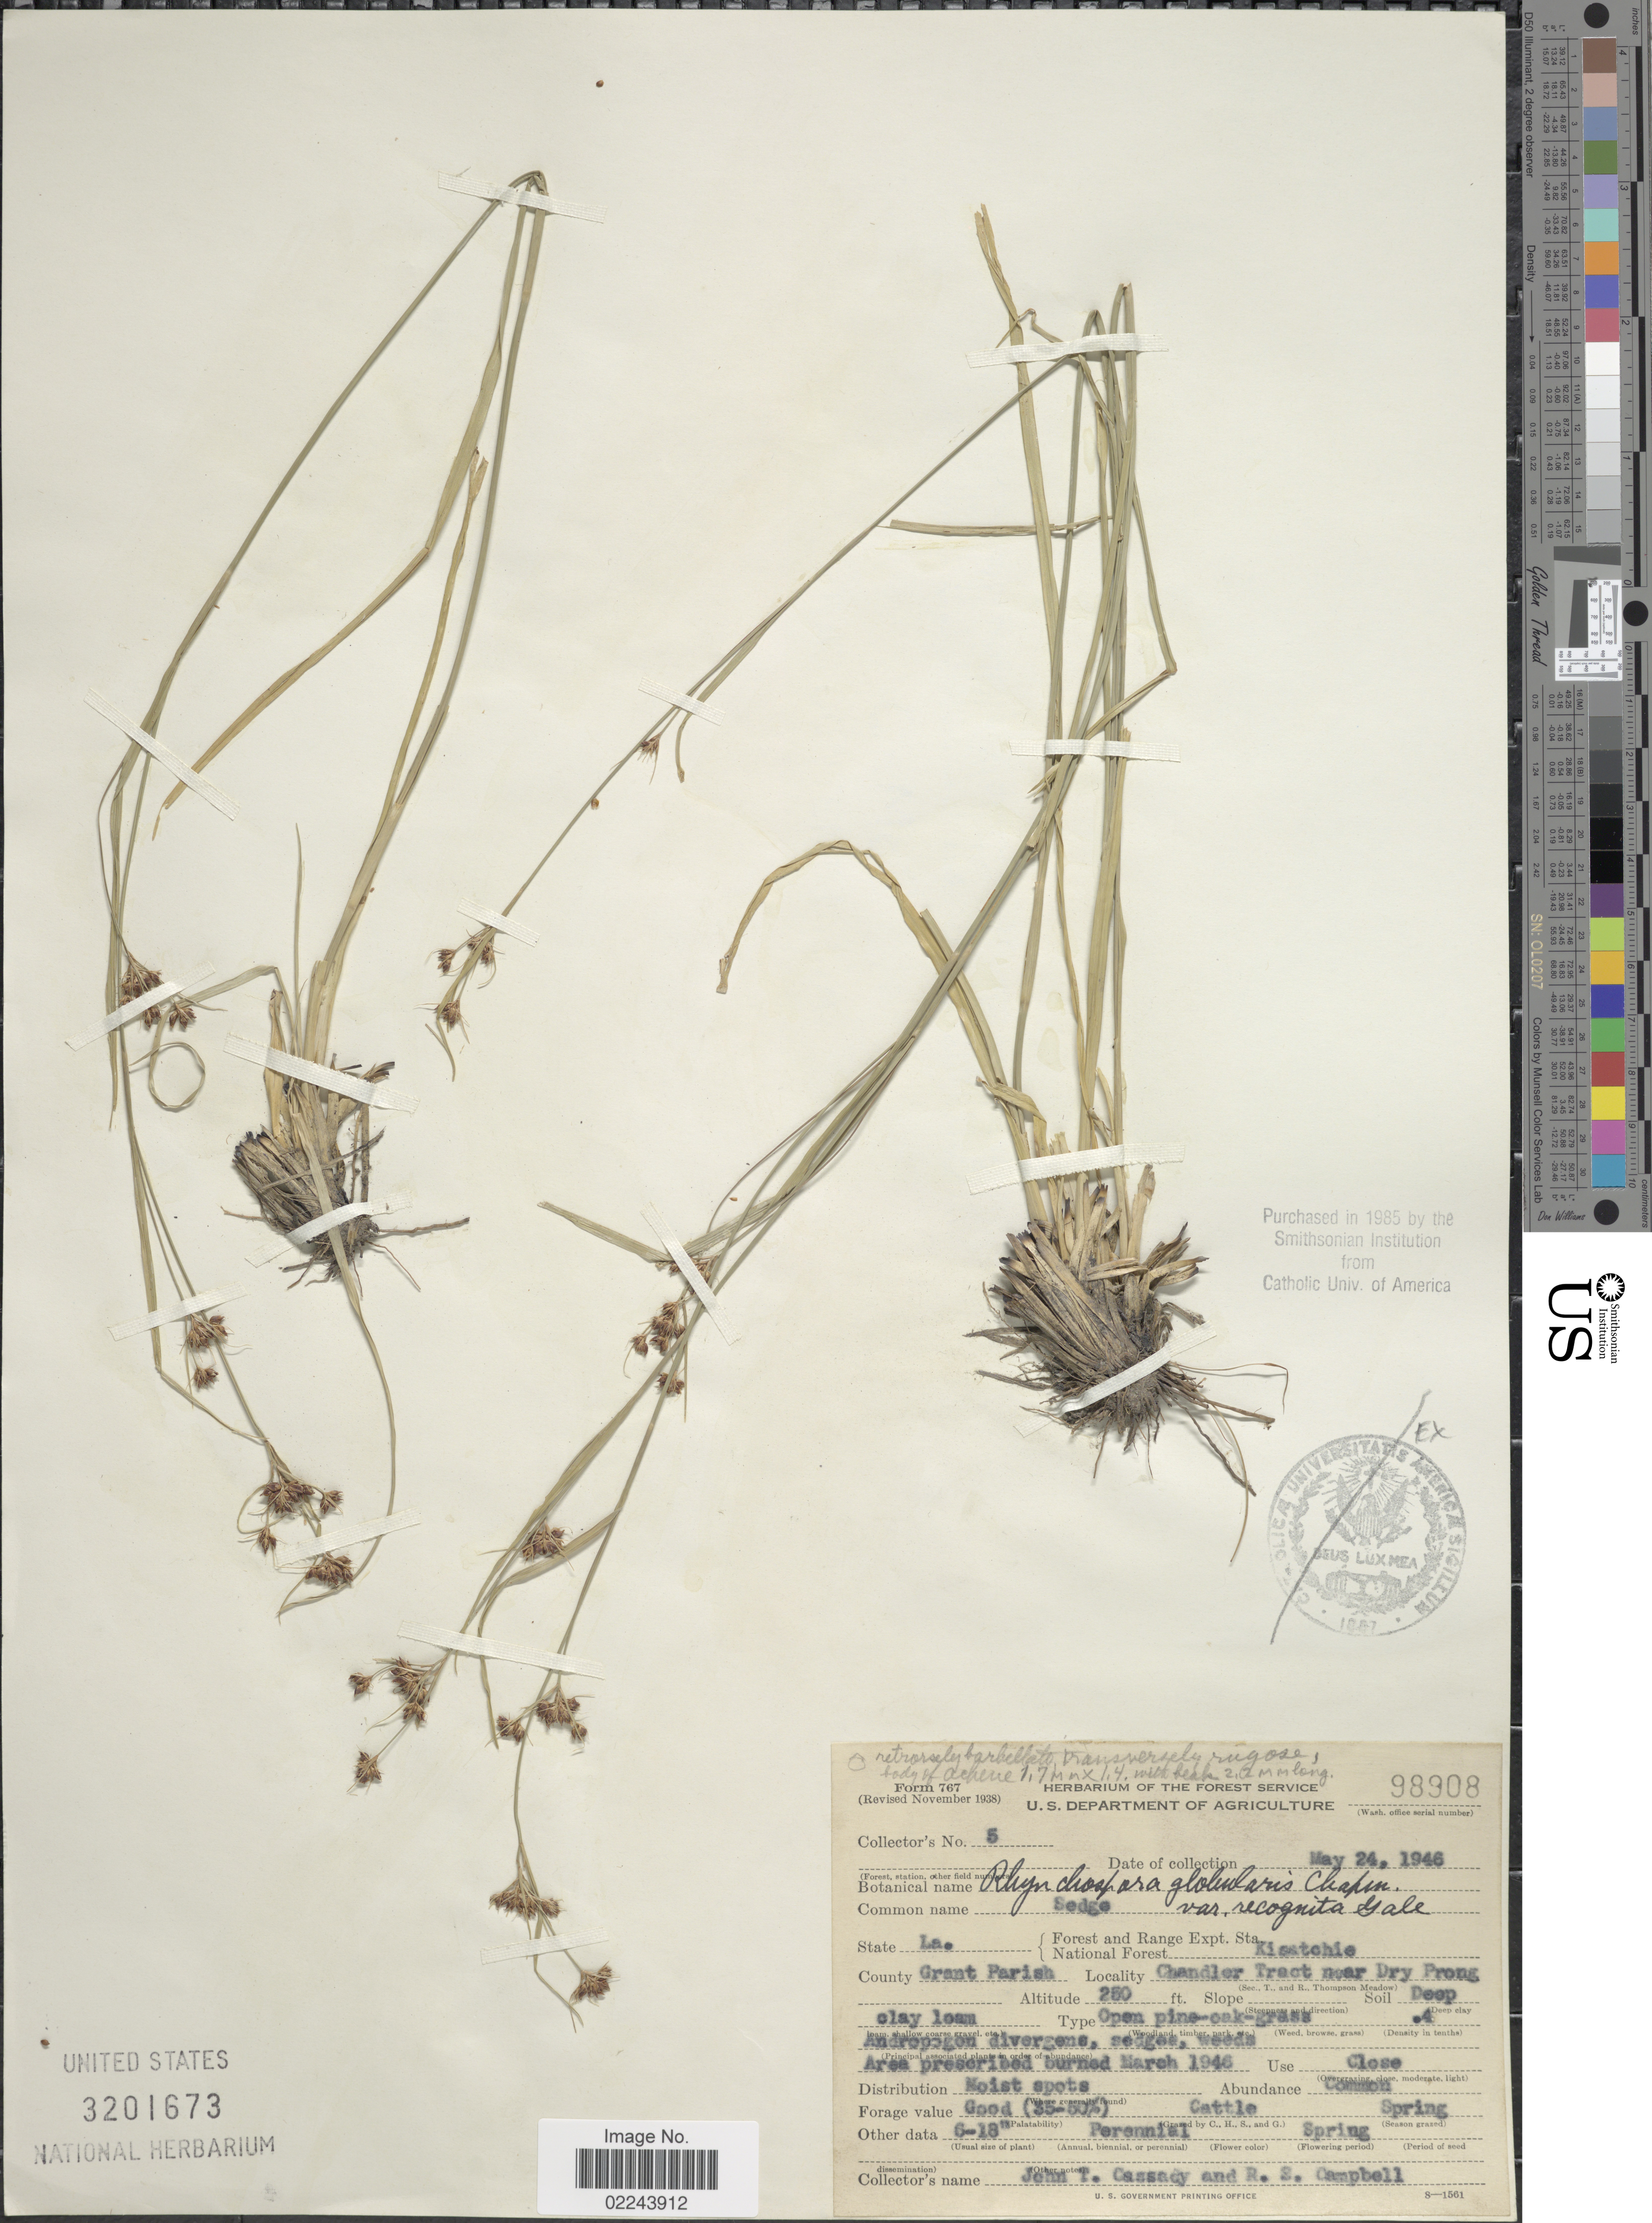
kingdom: Plantae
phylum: Tracheophyta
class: Liliopsida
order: Poales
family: Cyperaceae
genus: Rhynchospora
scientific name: Rhynchospora recognita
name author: (Gale) Kral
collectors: J. Cassady & R. S. Campbell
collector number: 5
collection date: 1946-05-24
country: United States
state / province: Louisiana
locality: La, County Grant Parish, Chandler Tract near Dry Prong. Kisstchie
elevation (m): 76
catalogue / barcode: US 3201673